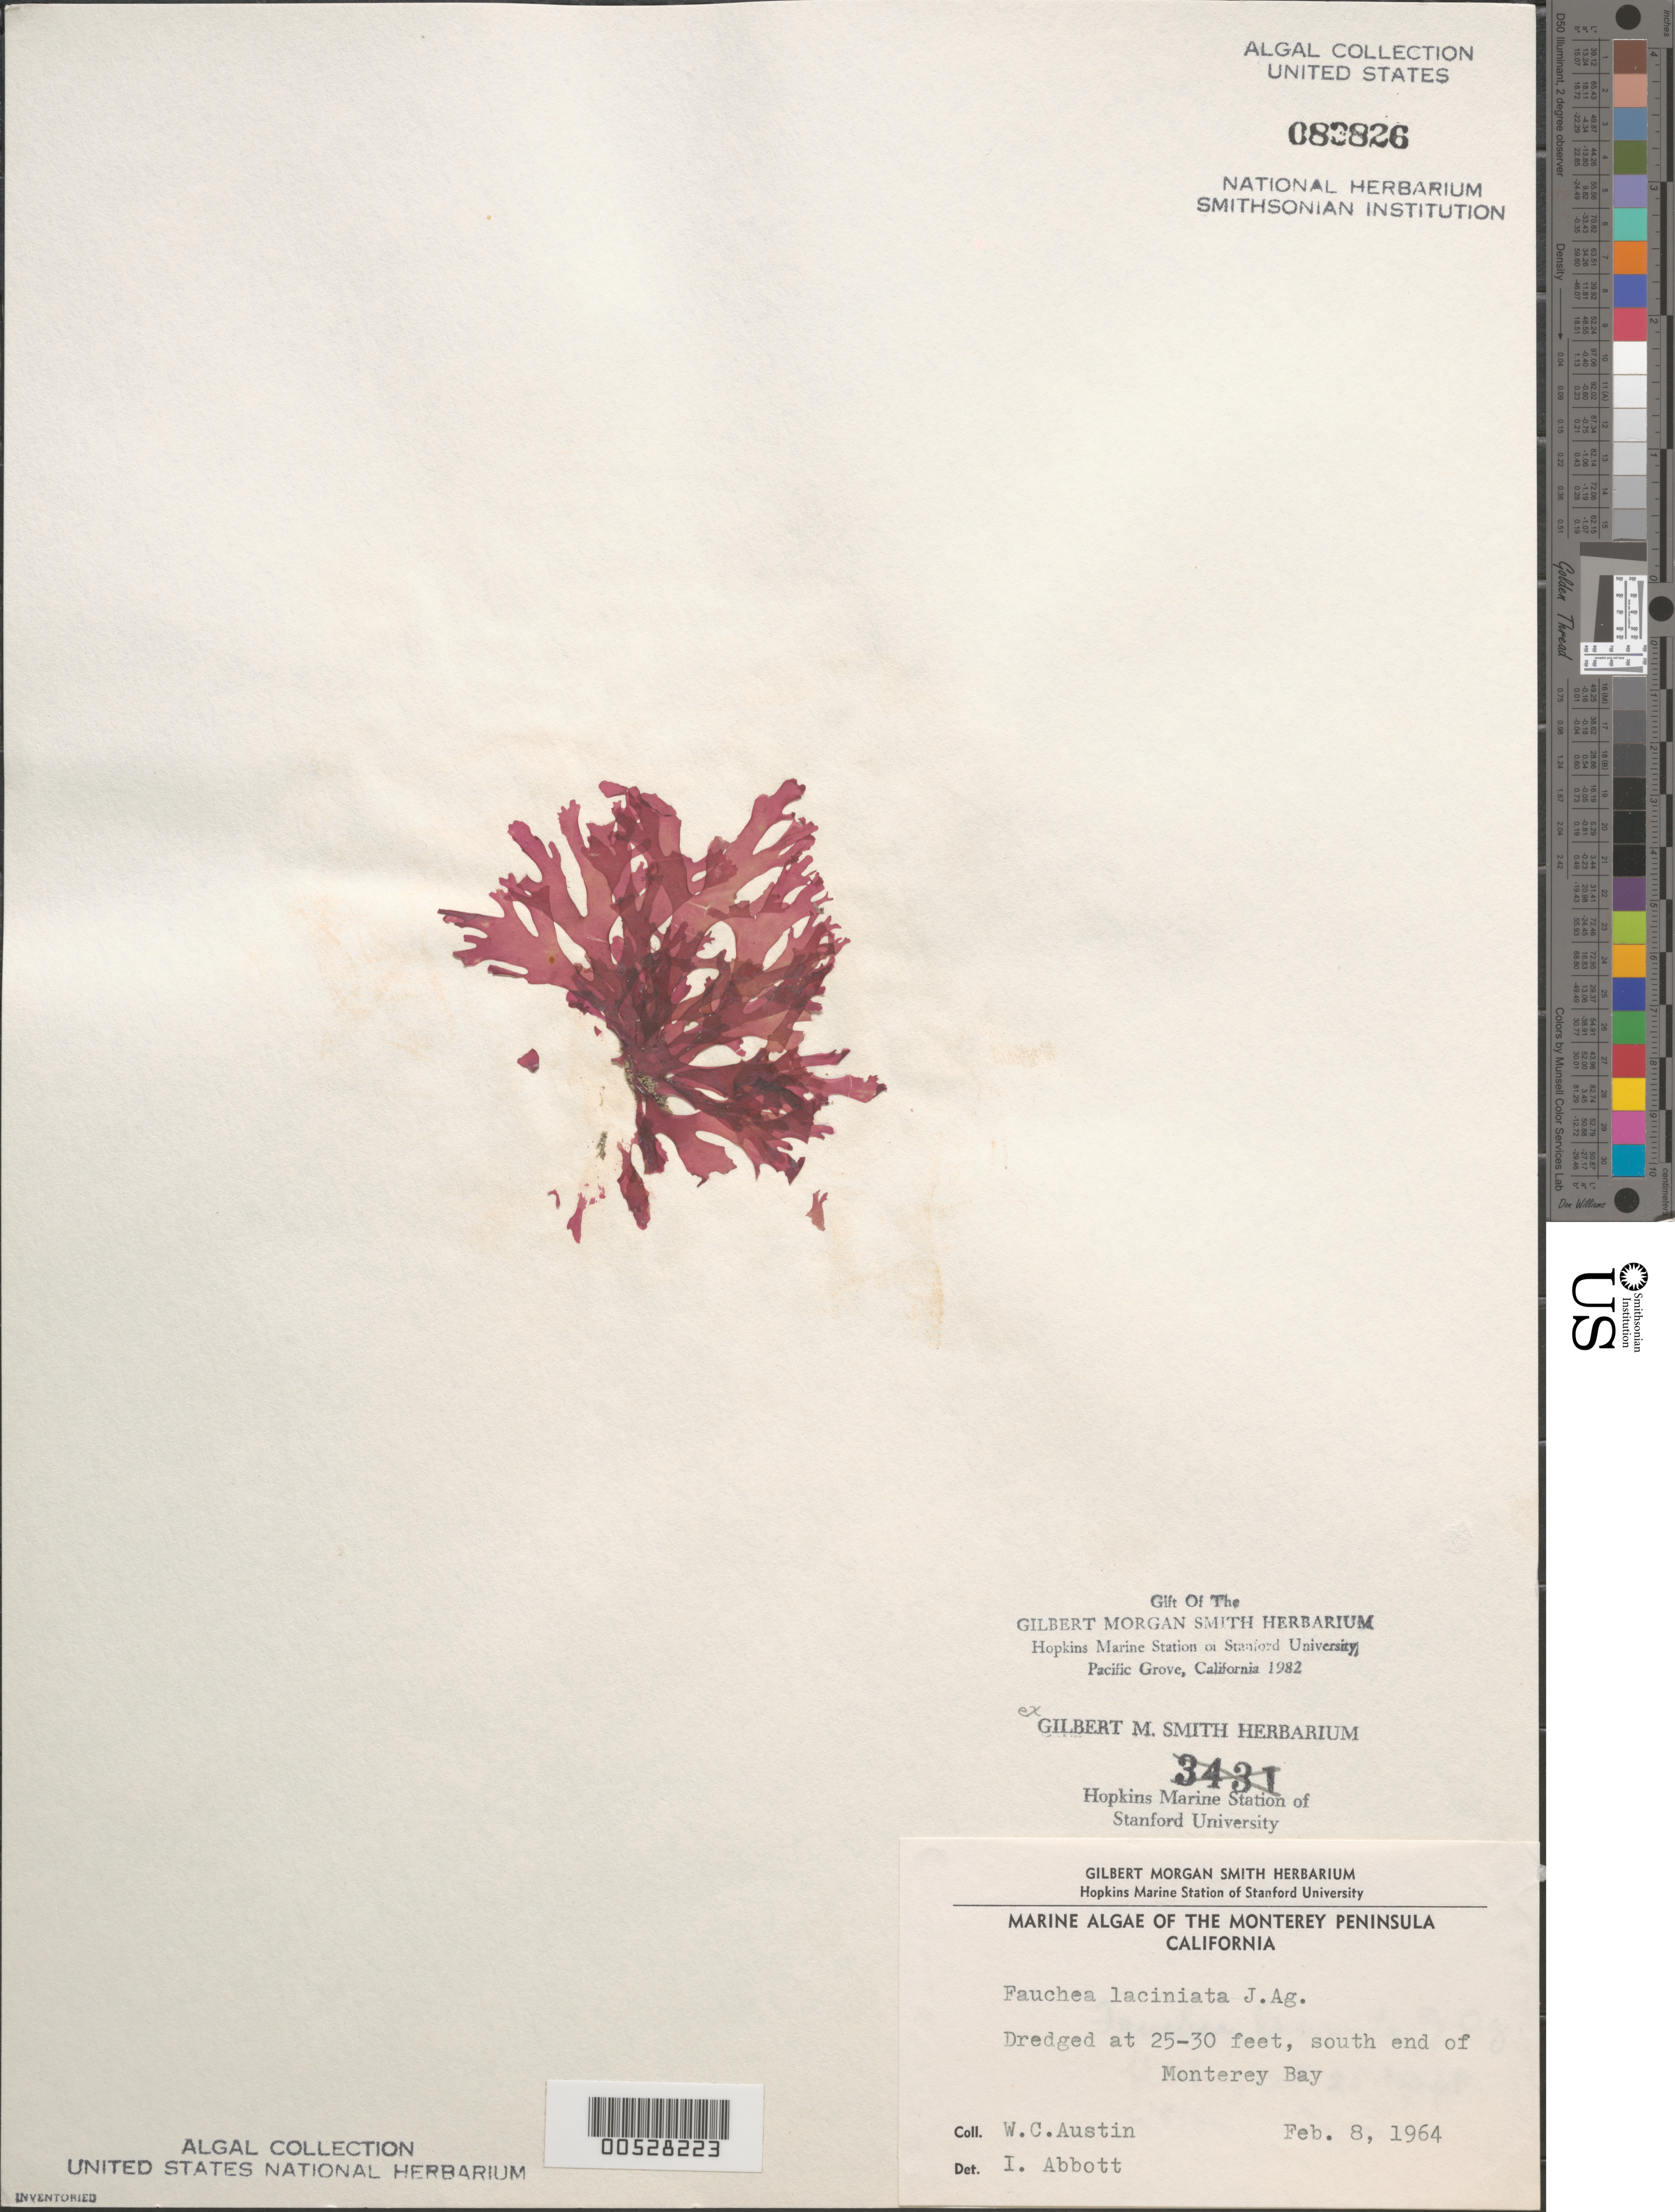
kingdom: Plantae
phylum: Rhodophyta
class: Florideophyceae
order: Rhodymeniales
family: Faucheaceae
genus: Gloiocladia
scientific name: Gloiocladia laciniata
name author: (J. Agardh) Rodríguez-Prieto & N. Sánchez in Rodríguez-Prieto et al.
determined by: Algae name updating Project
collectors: W. Austin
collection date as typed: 08 Feb 1964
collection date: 1964-02-08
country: United States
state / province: California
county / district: Monterey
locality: Monterey Bay, south end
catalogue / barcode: US 83826